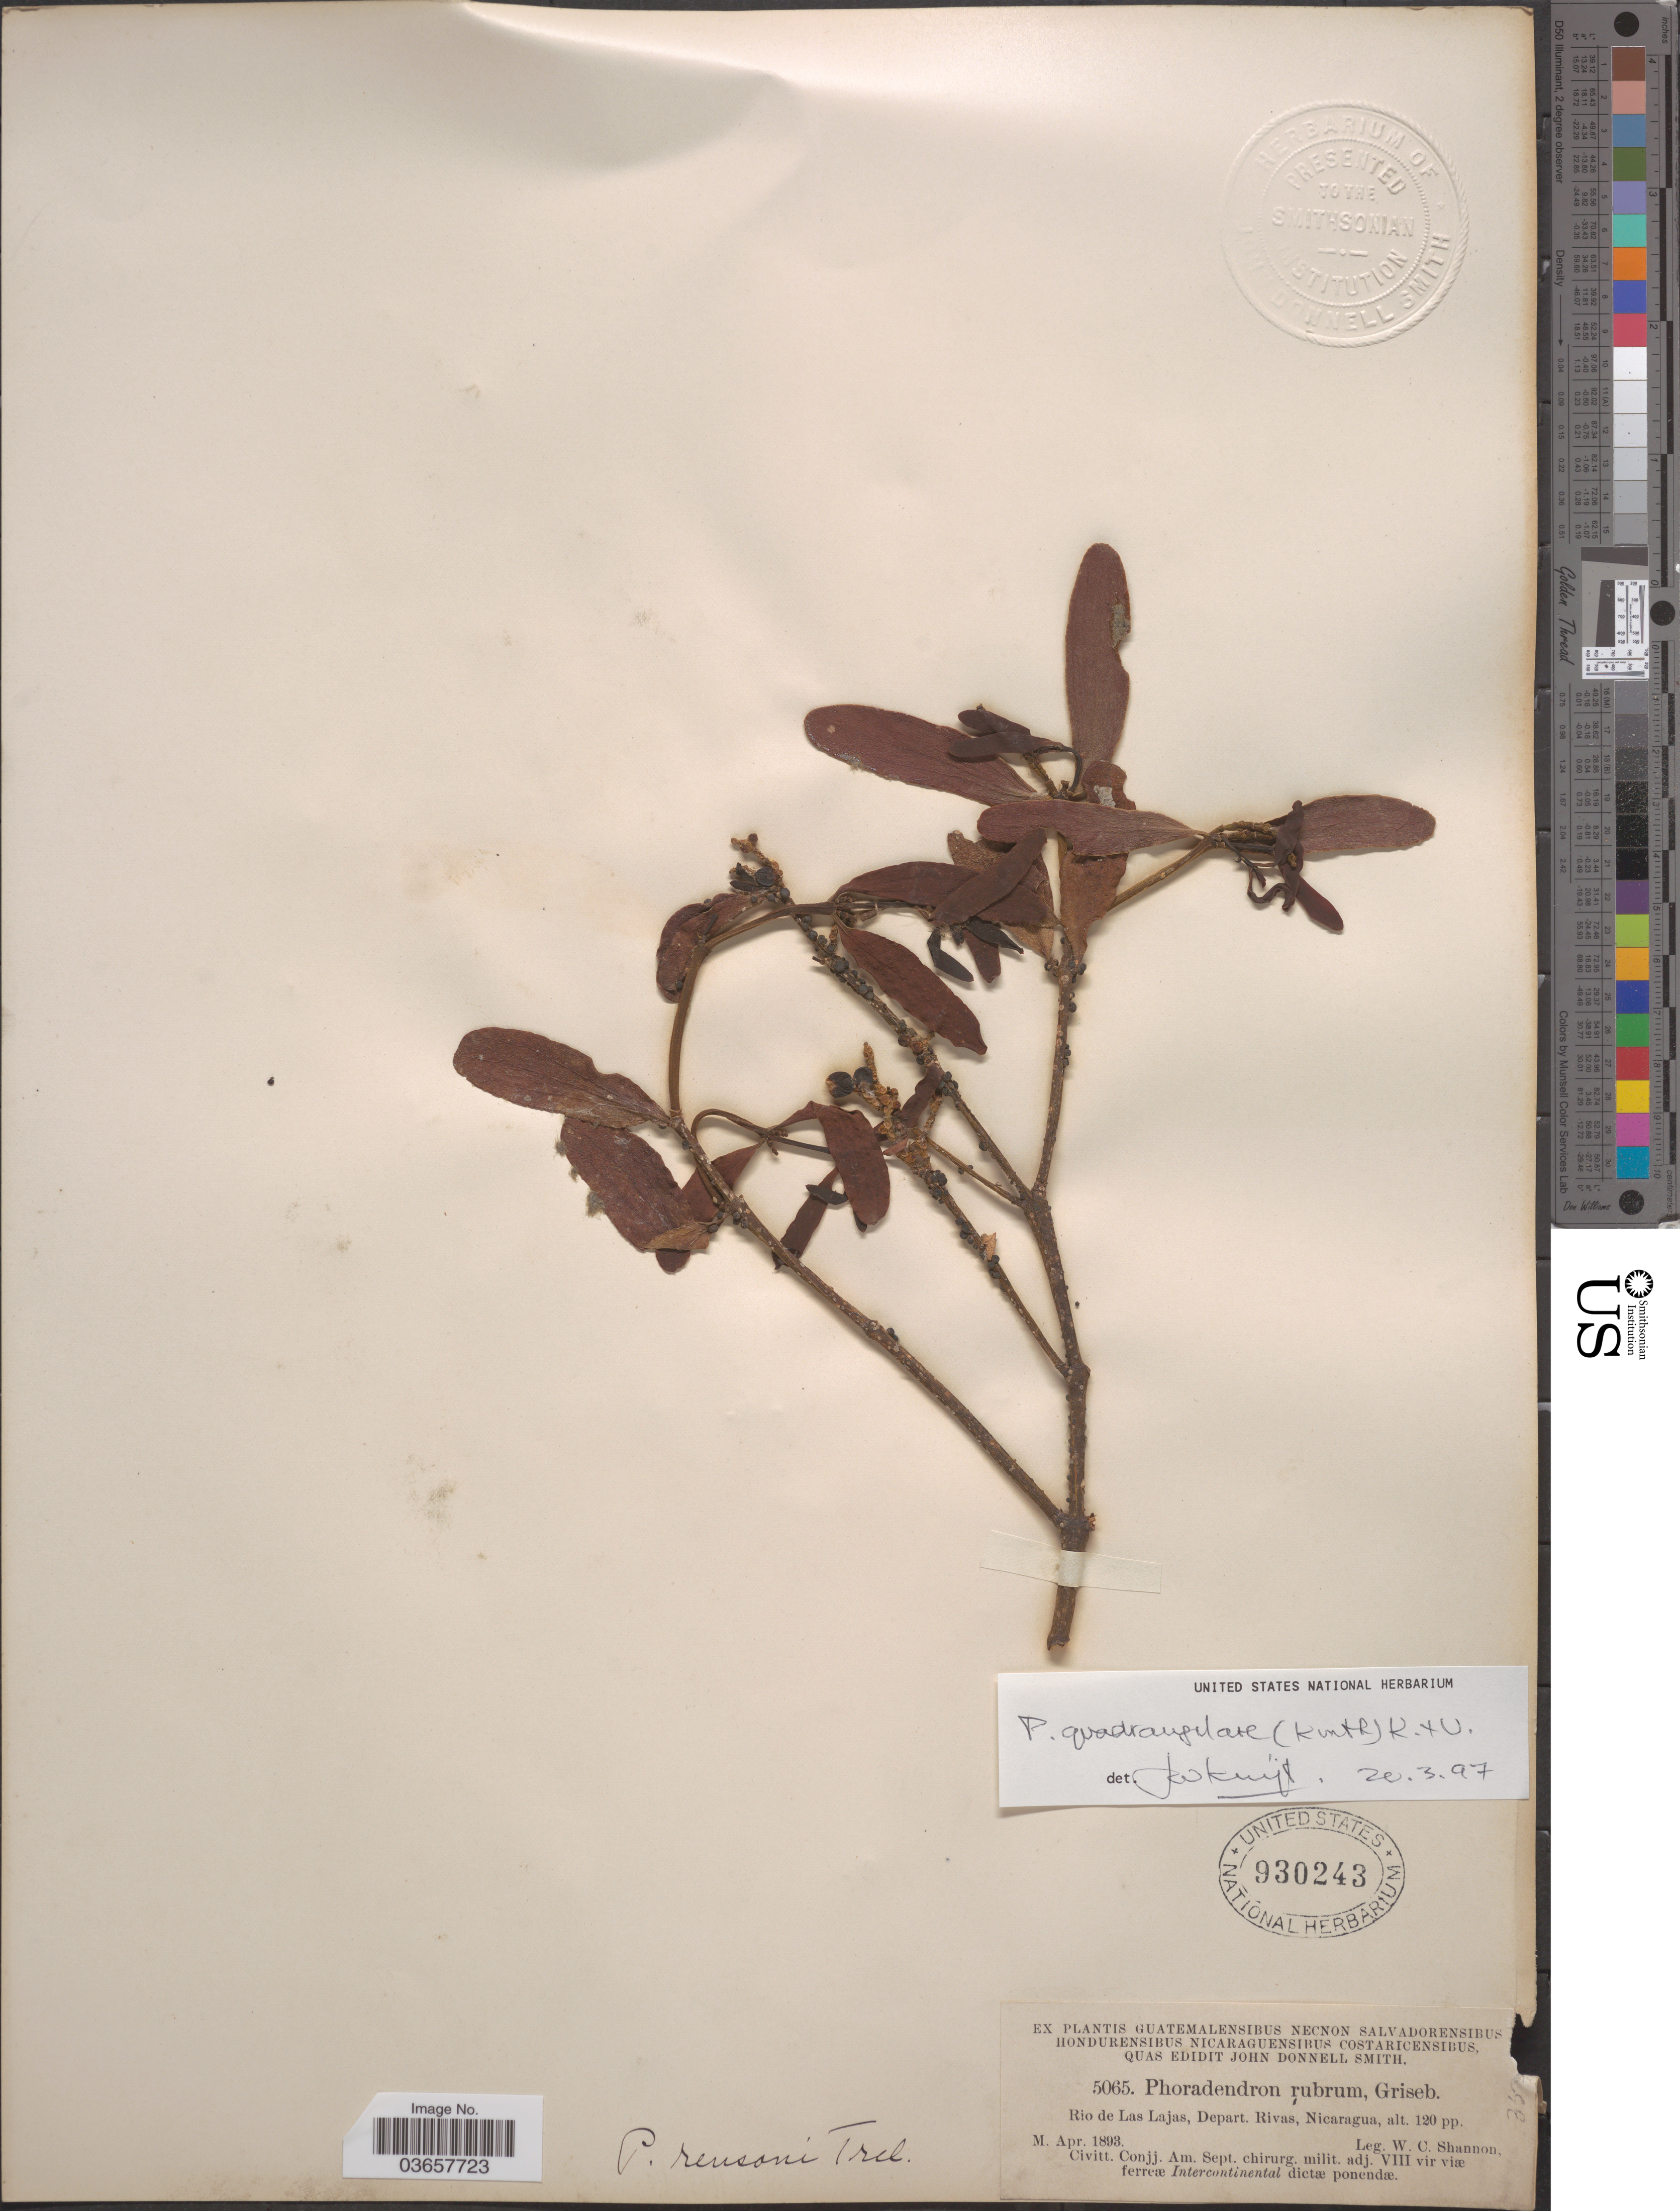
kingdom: Plantae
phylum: Tracheophyta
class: Magnoliopsida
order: Santalales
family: Viscaceae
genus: Phoradendron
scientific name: Phoradendron quadrangulare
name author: (Kunth) Griseb.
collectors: W. C. Shannon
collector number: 5065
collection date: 1893-04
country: Nicaragua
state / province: Rivas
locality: Rio de Las Lajas, Depart. Rivas.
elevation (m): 37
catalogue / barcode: US 930243